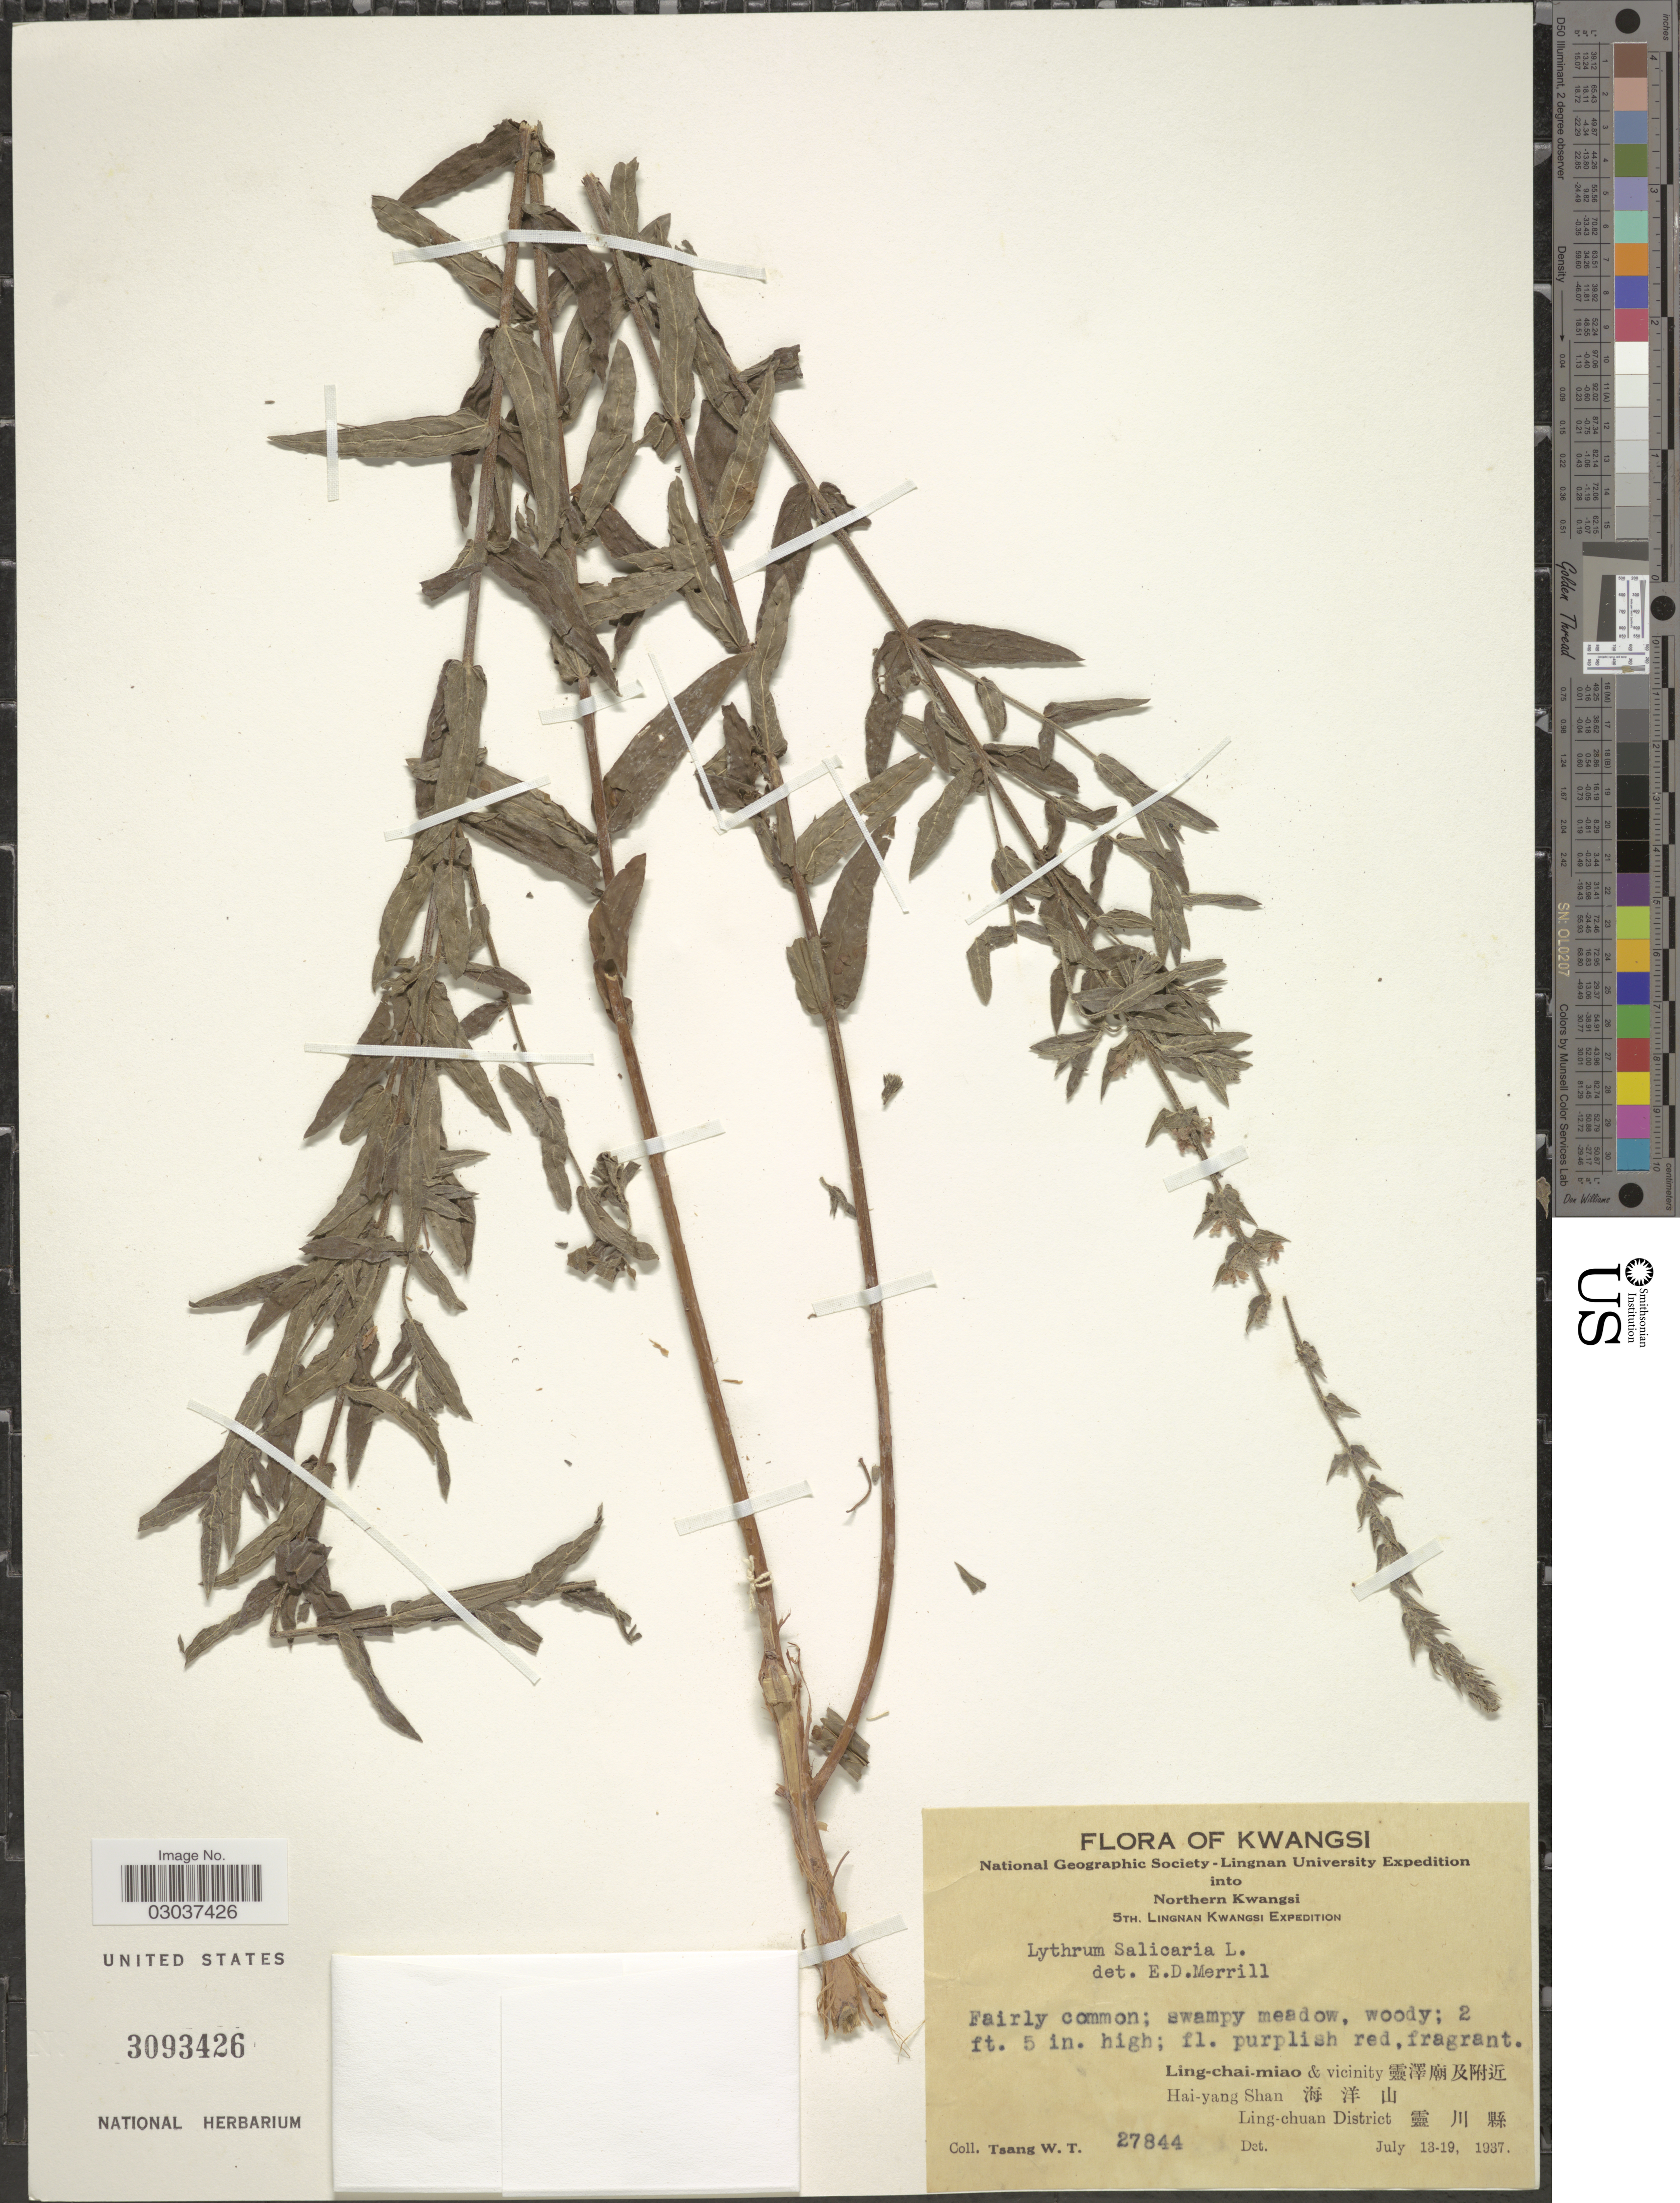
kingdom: Plantae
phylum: Tracheophyta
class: Magnoliopsida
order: Myrtales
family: Lythraceae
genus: Lythrum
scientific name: Lythrum salicaria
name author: L.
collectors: W. T. Tsang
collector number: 27844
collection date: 1937-07-13/1937-07-19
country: China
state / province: Guangxi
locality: Kwangsi. Northern Kwangsi. Ling-chai-miao & vicinity. Hai-yang Shan. Ling-chuan District.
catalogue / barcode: US 3093426